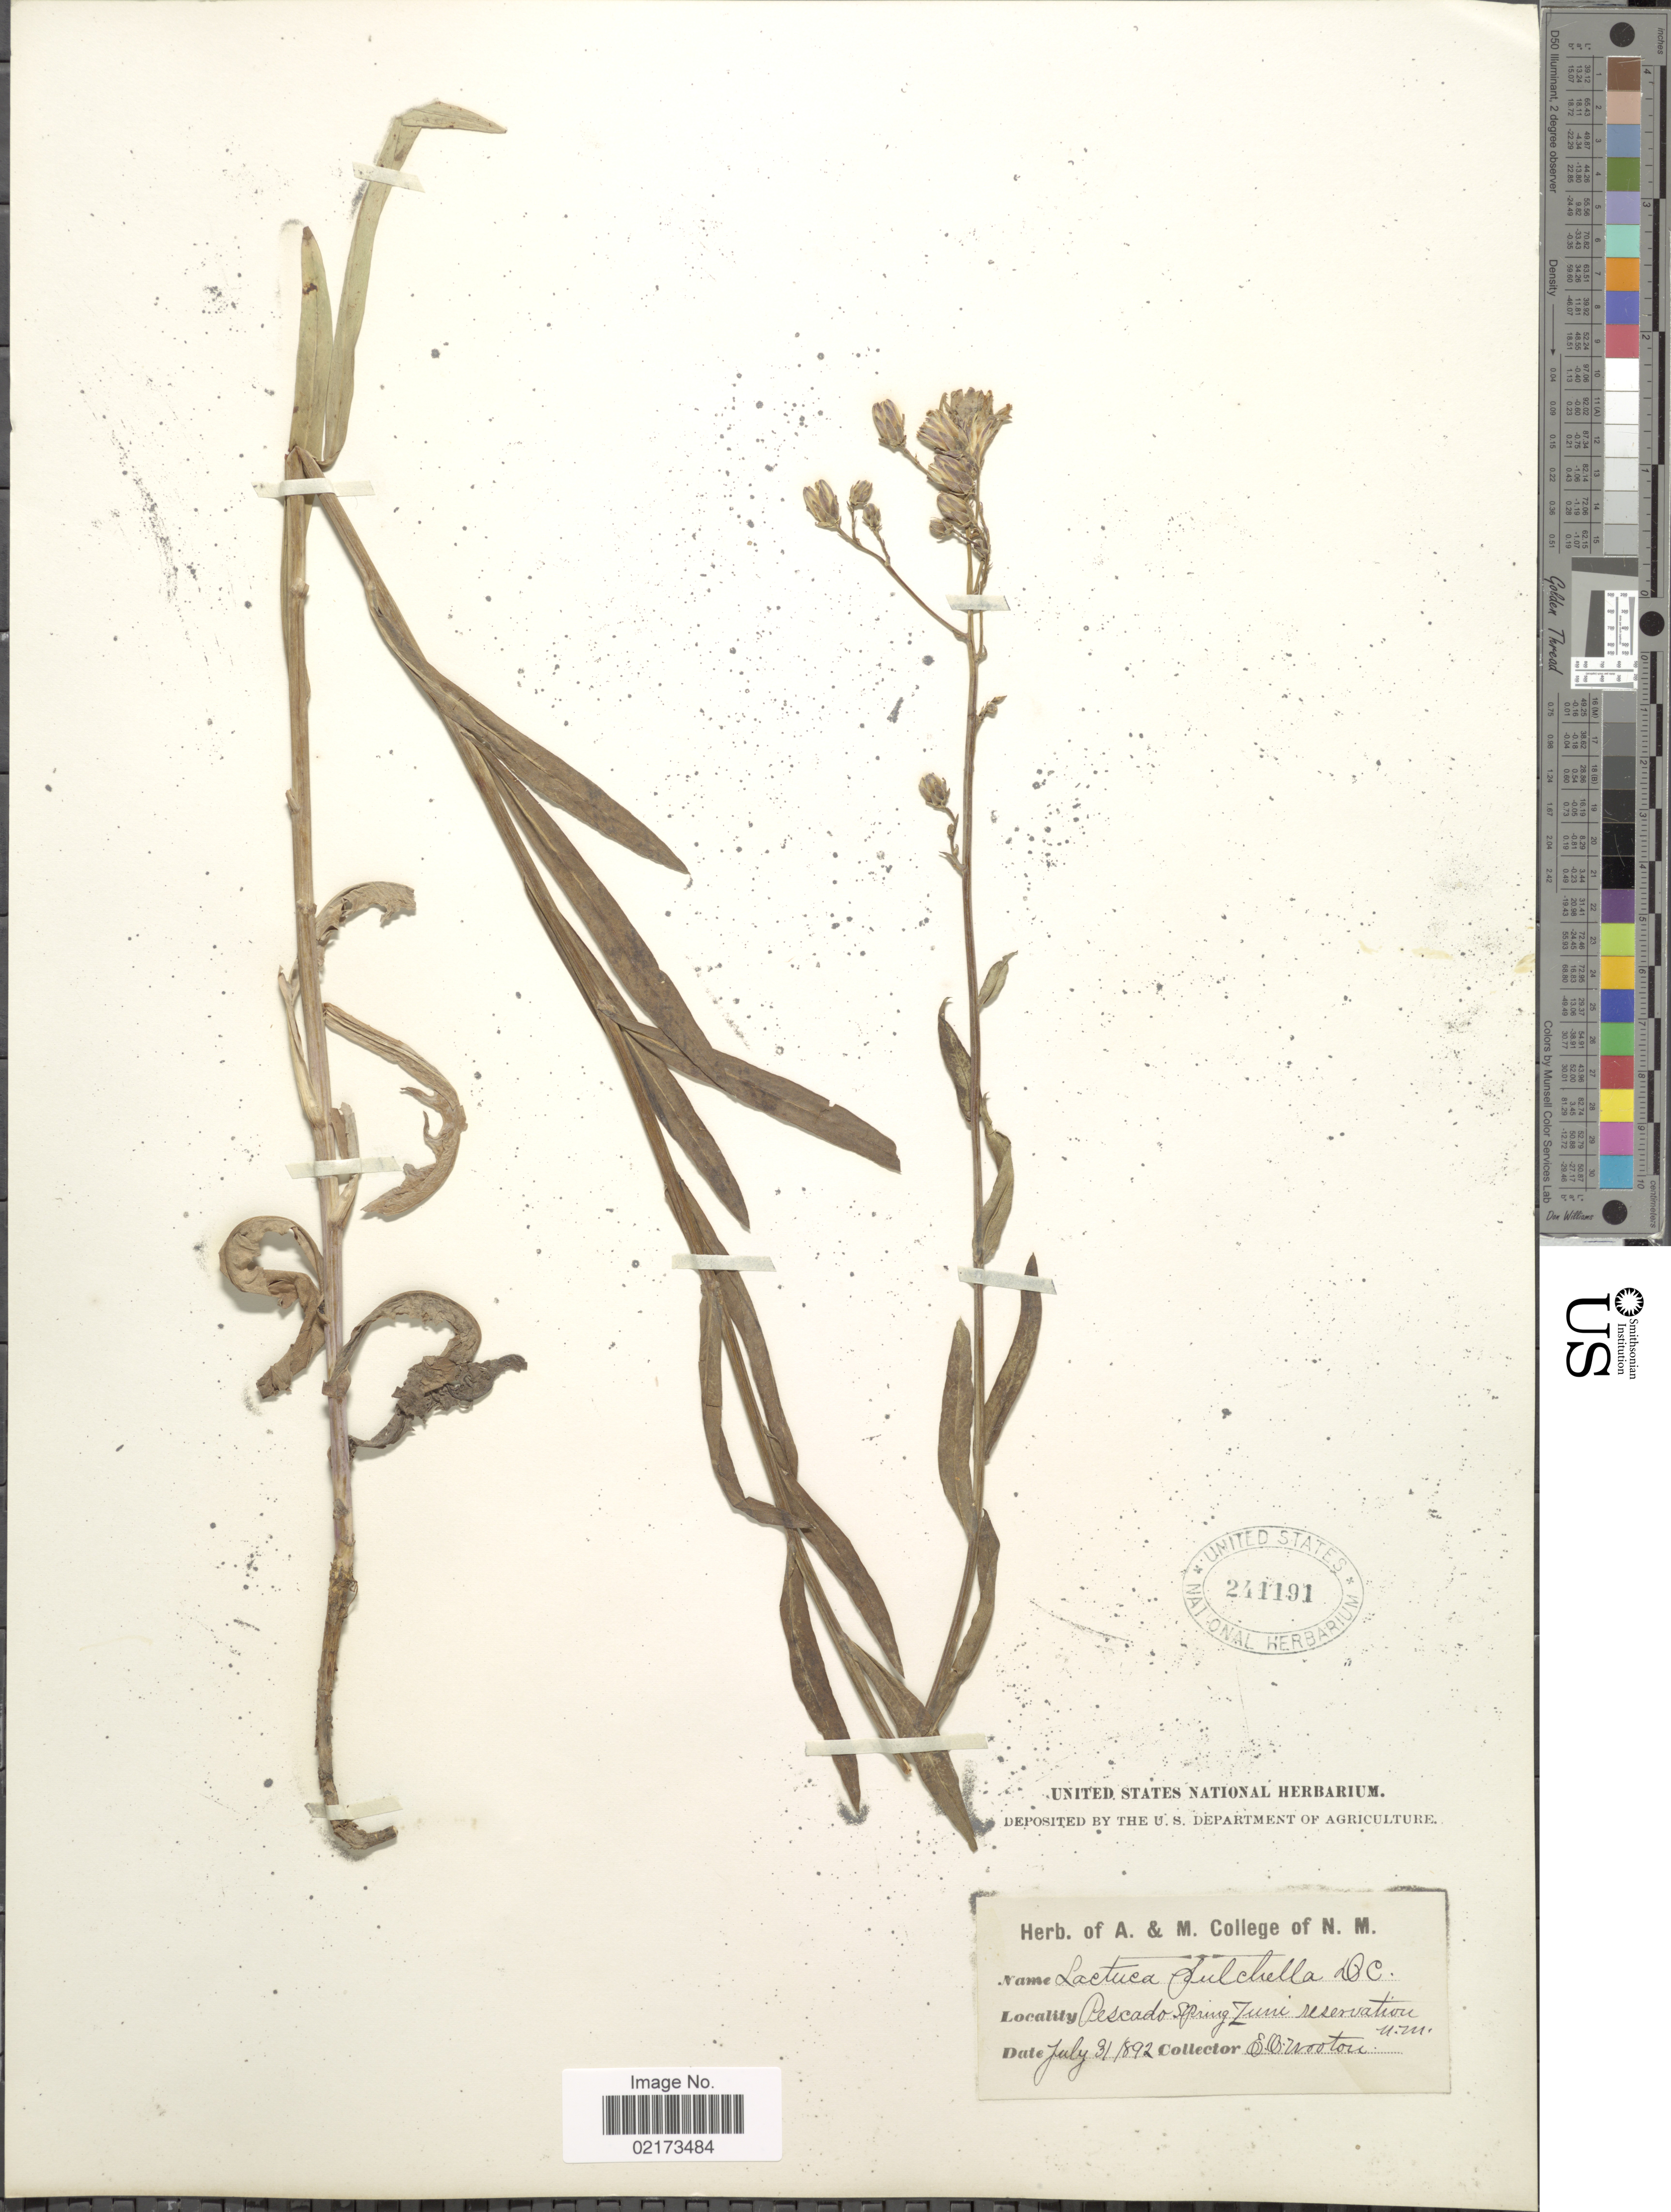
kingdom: Plantae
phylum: Tracheophyta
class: Magnoliopsida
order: Asterales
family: Asteraceae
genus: Lactuca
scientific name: Lactuca tatarica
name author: (L.) C.A. Mey.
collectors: E. O. Wooton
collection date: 1892-07-31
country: United States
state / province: New Mexico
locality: Pescado Spring, Zuni Reservation, N. M.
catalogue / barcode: US 241191